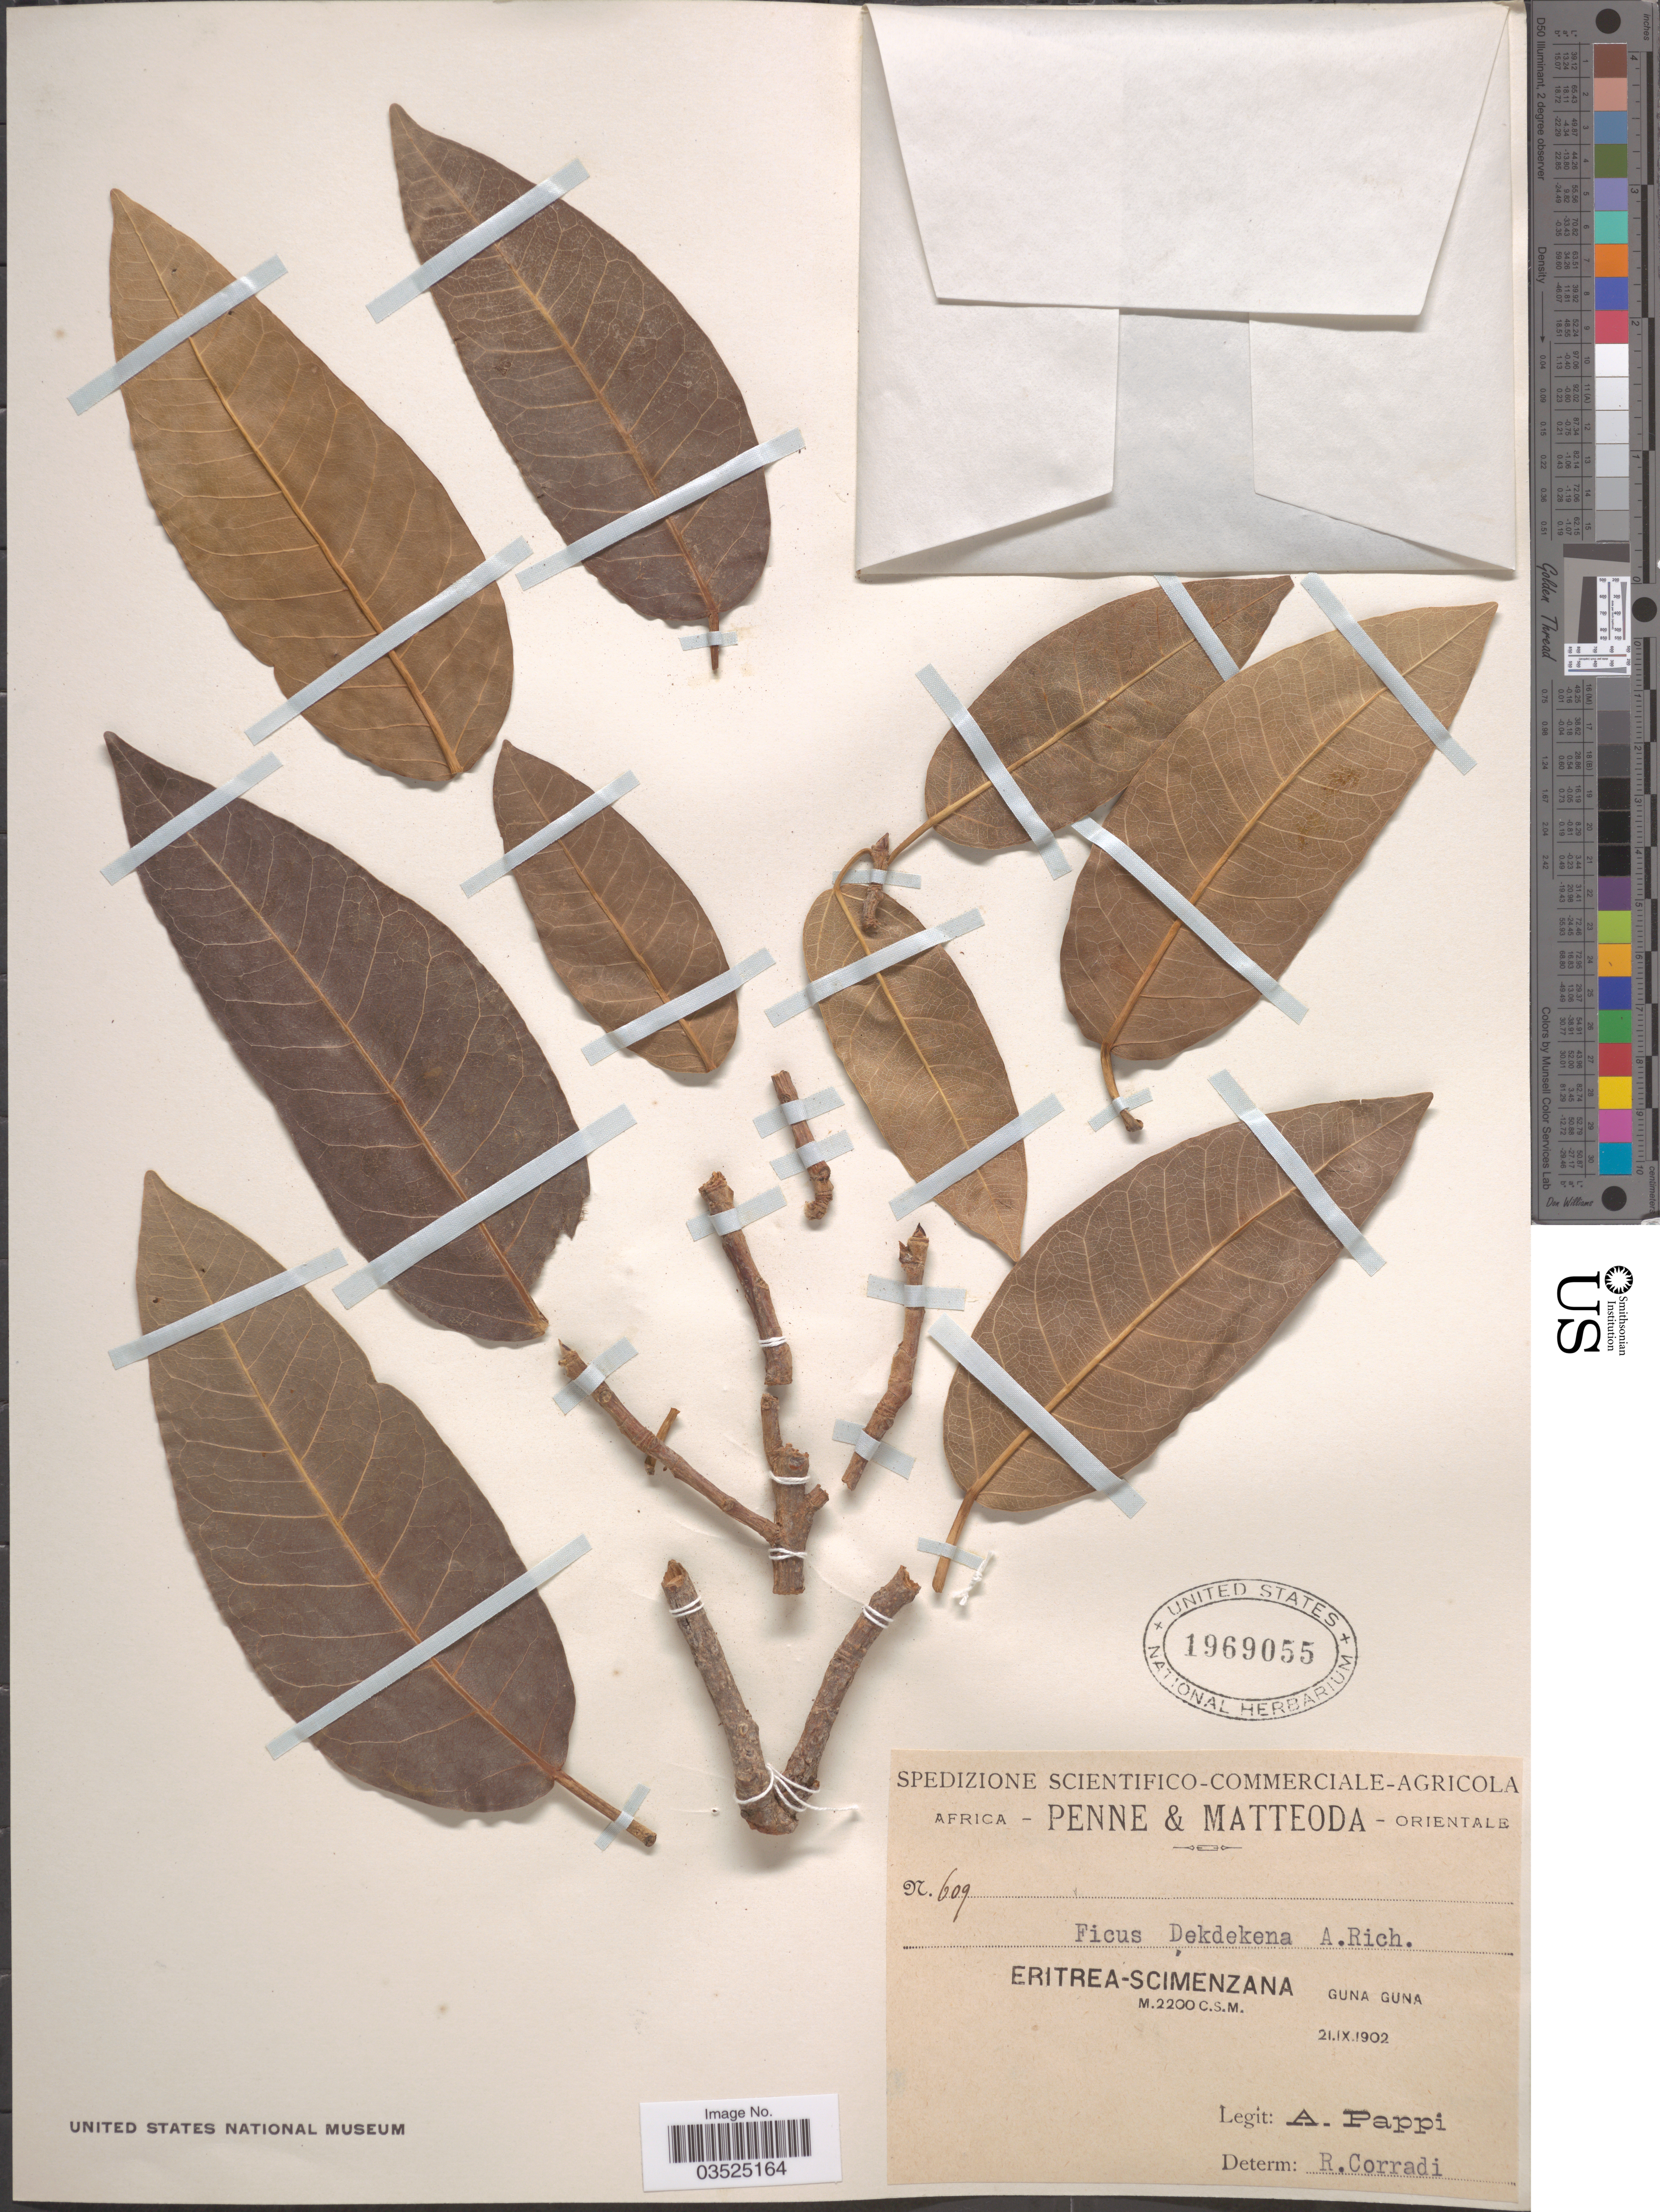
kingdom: Plantae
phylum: Tracheophyta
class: Magnoliopsida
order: Rosales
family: Moraceae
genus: Ficus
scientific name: Ficus dekdekena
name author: (Miq.) A. Rich.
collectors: A. Pappi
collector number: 609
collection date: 1902-09-21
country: Eritrea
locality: Africa Orientale.? Eritrea-Scimenzana. Guna Guna.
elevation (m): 2200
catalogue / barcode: US 1969055